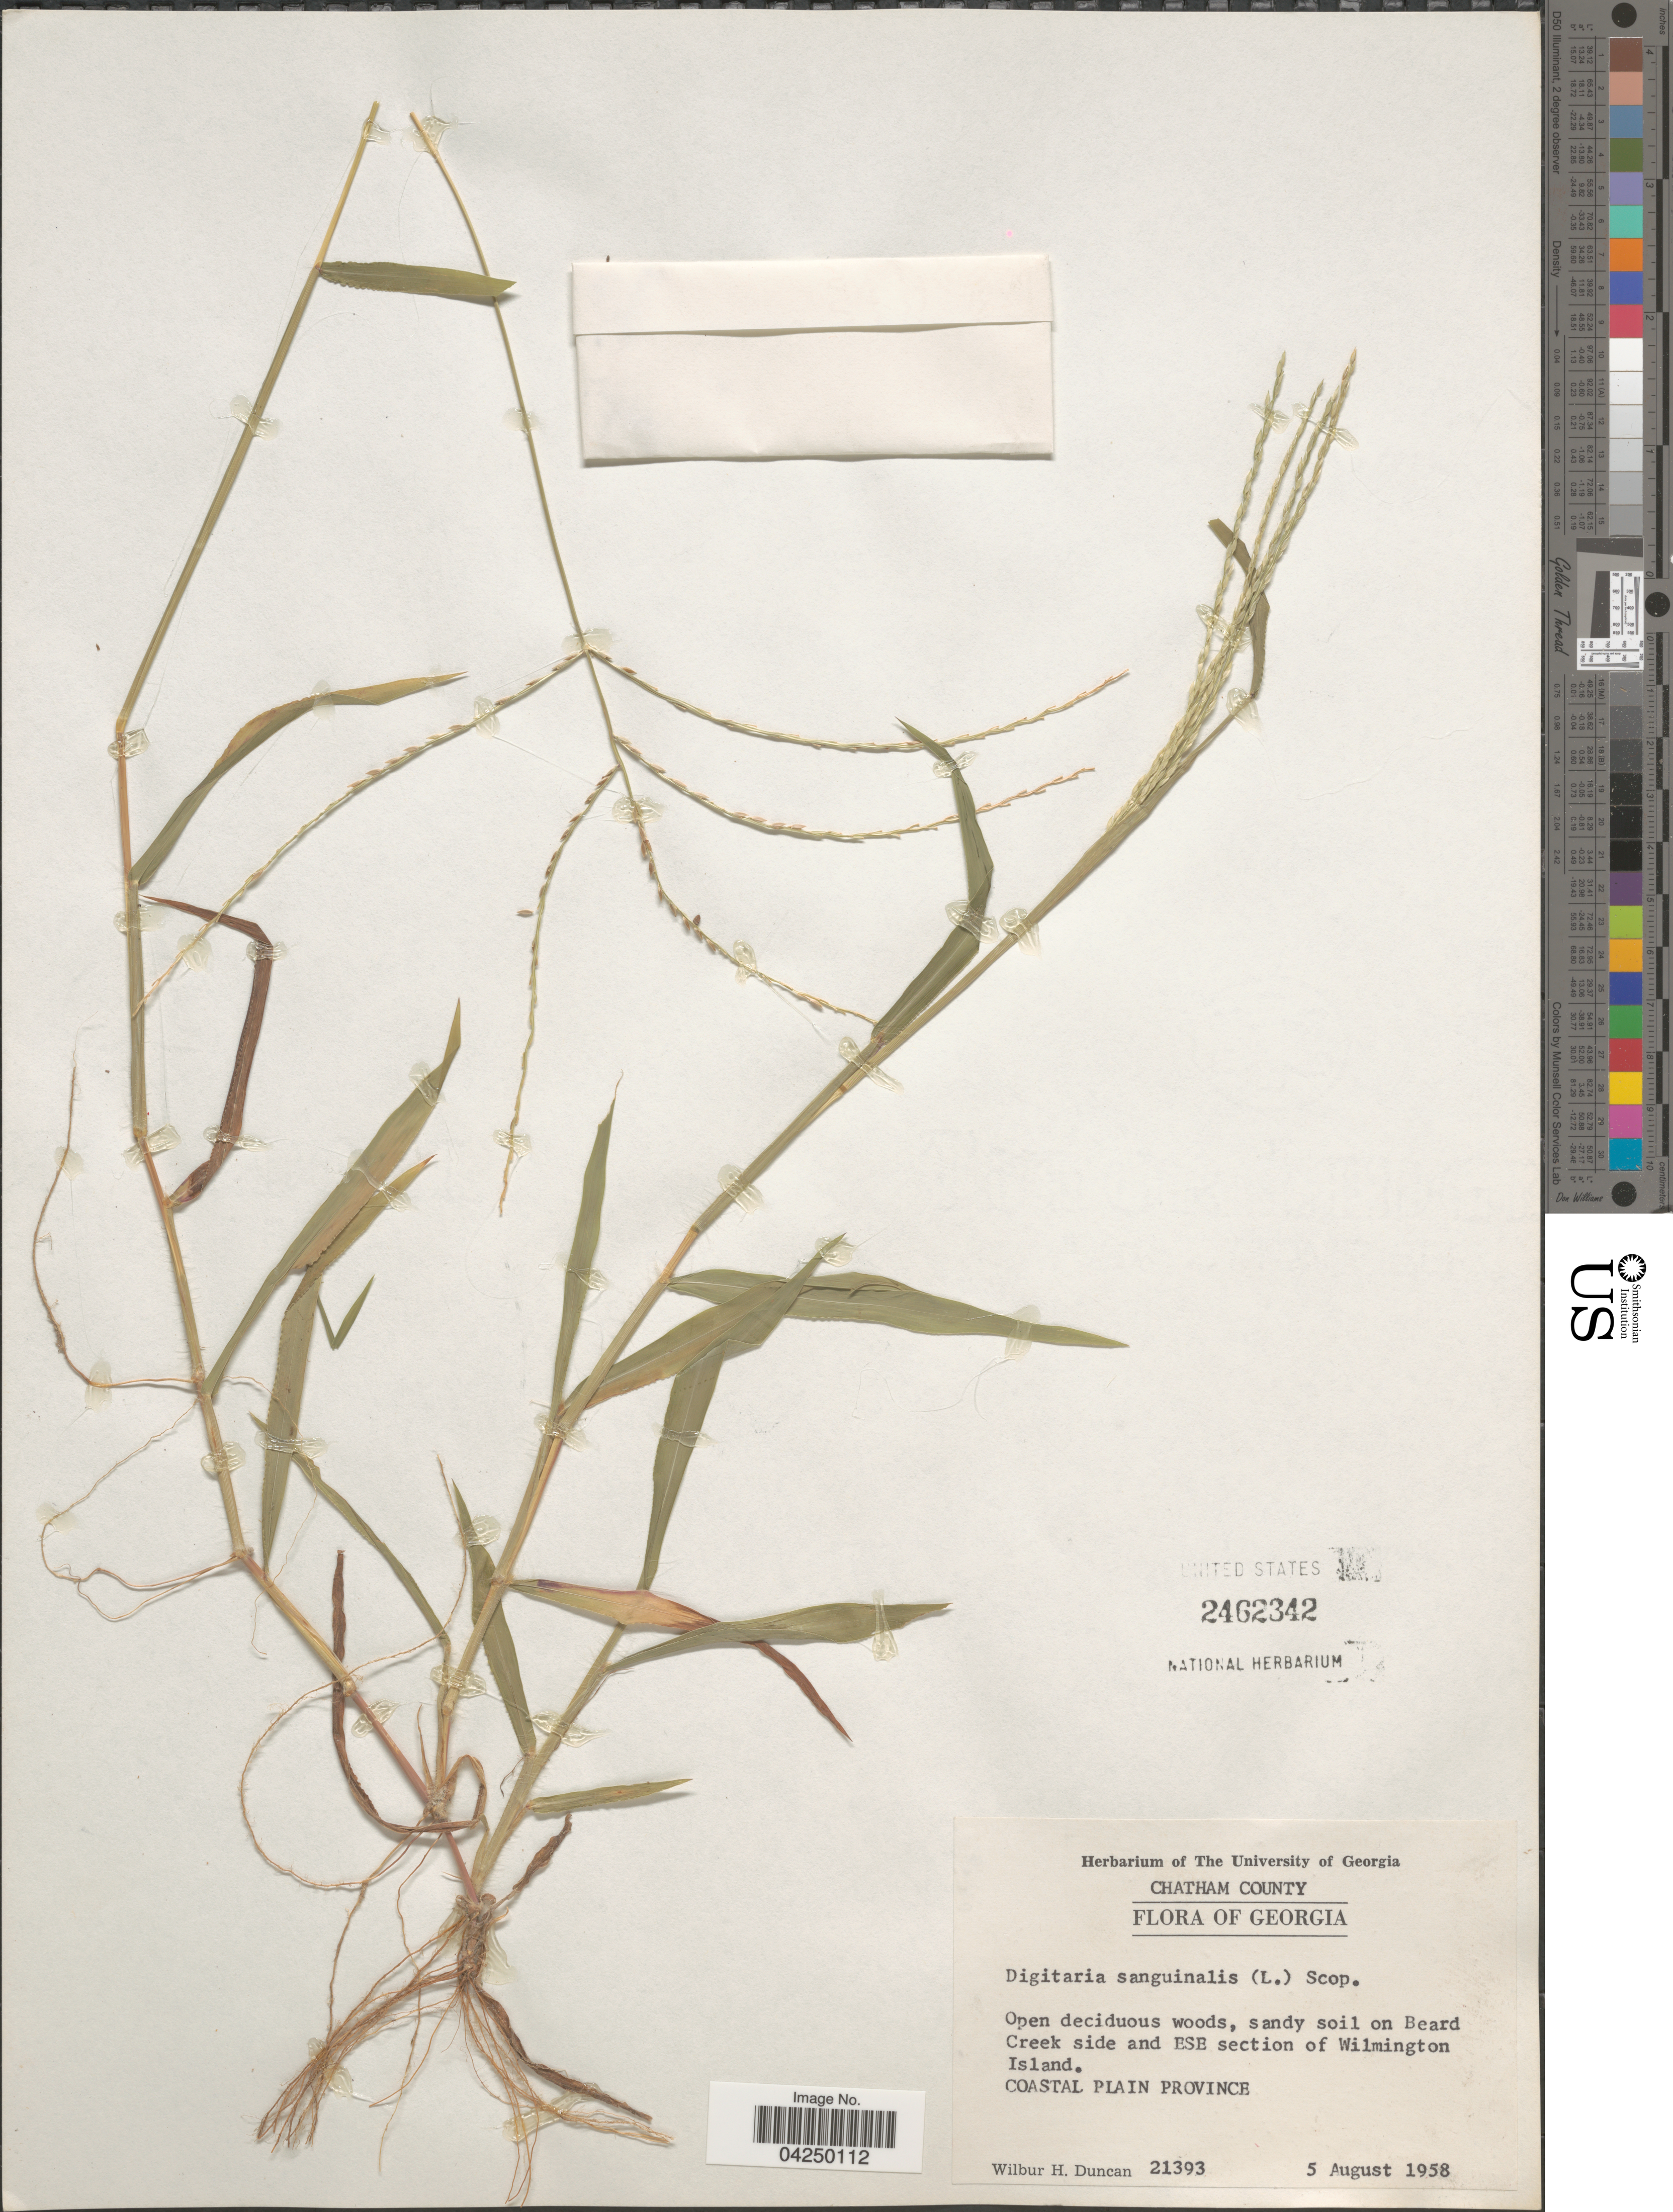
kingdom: Plantae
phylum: Tracheophyta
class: Liliopsida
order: Poales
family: Poaceae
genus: Digitaria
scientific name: Digitaria sanguinalis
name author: (L.) Scop.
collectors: W. H. Duncan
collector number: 21393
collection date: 1958-08-05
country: United States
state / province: Georgia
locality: Chatham County. Open deciduous woods, sandy soil on Beard Creek side and ESE section of Wilmington Island. Coastal Plain Province.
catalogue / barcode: US 2462342